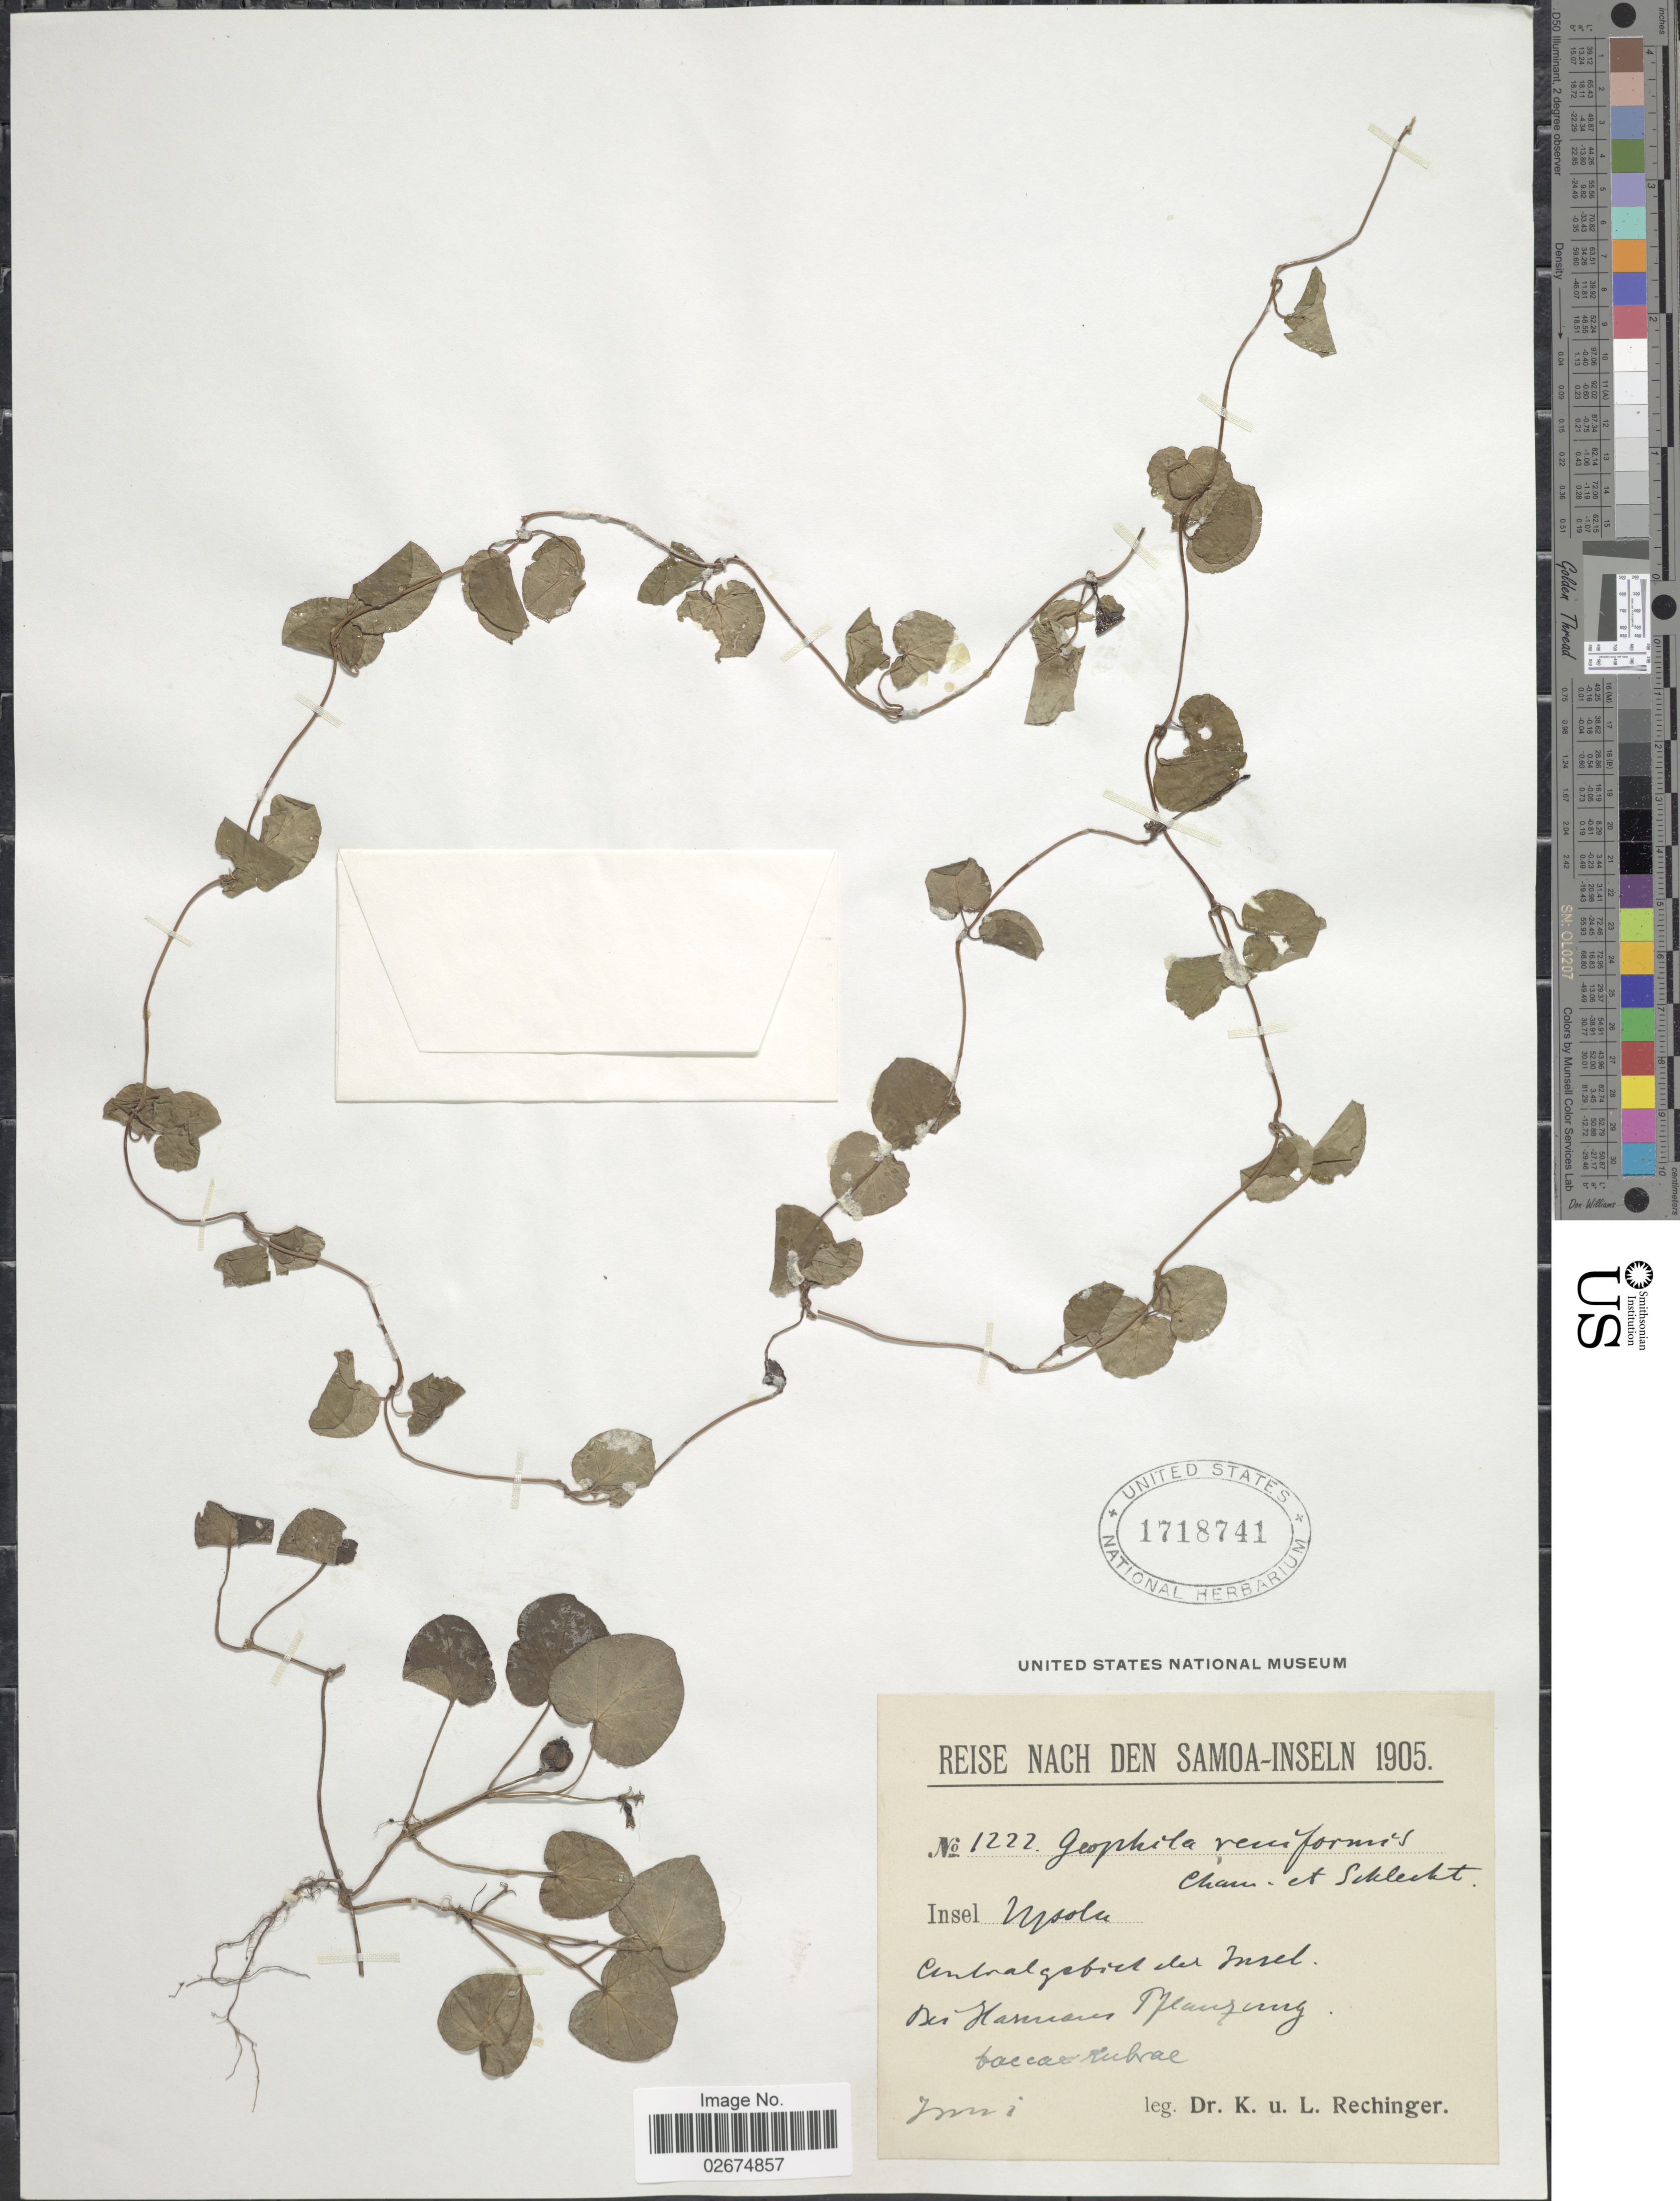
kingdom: Plantae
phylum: Tracheophyta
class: Magnoliopsida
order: Gentianales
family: Rubiaceae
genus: Geophila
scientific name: Geophila repens var. asiatica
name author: (Cham. & Schltdl.) Fosberg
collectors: K. Rechinger & L. Rechinger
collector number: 1222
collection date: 1905-06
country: Samoa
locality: Samoa-Inseln. Insel Upolu. Centralgebiet der Insel bei Hamaren Pflanfunkz [interpreted]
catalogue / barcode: US 1718741